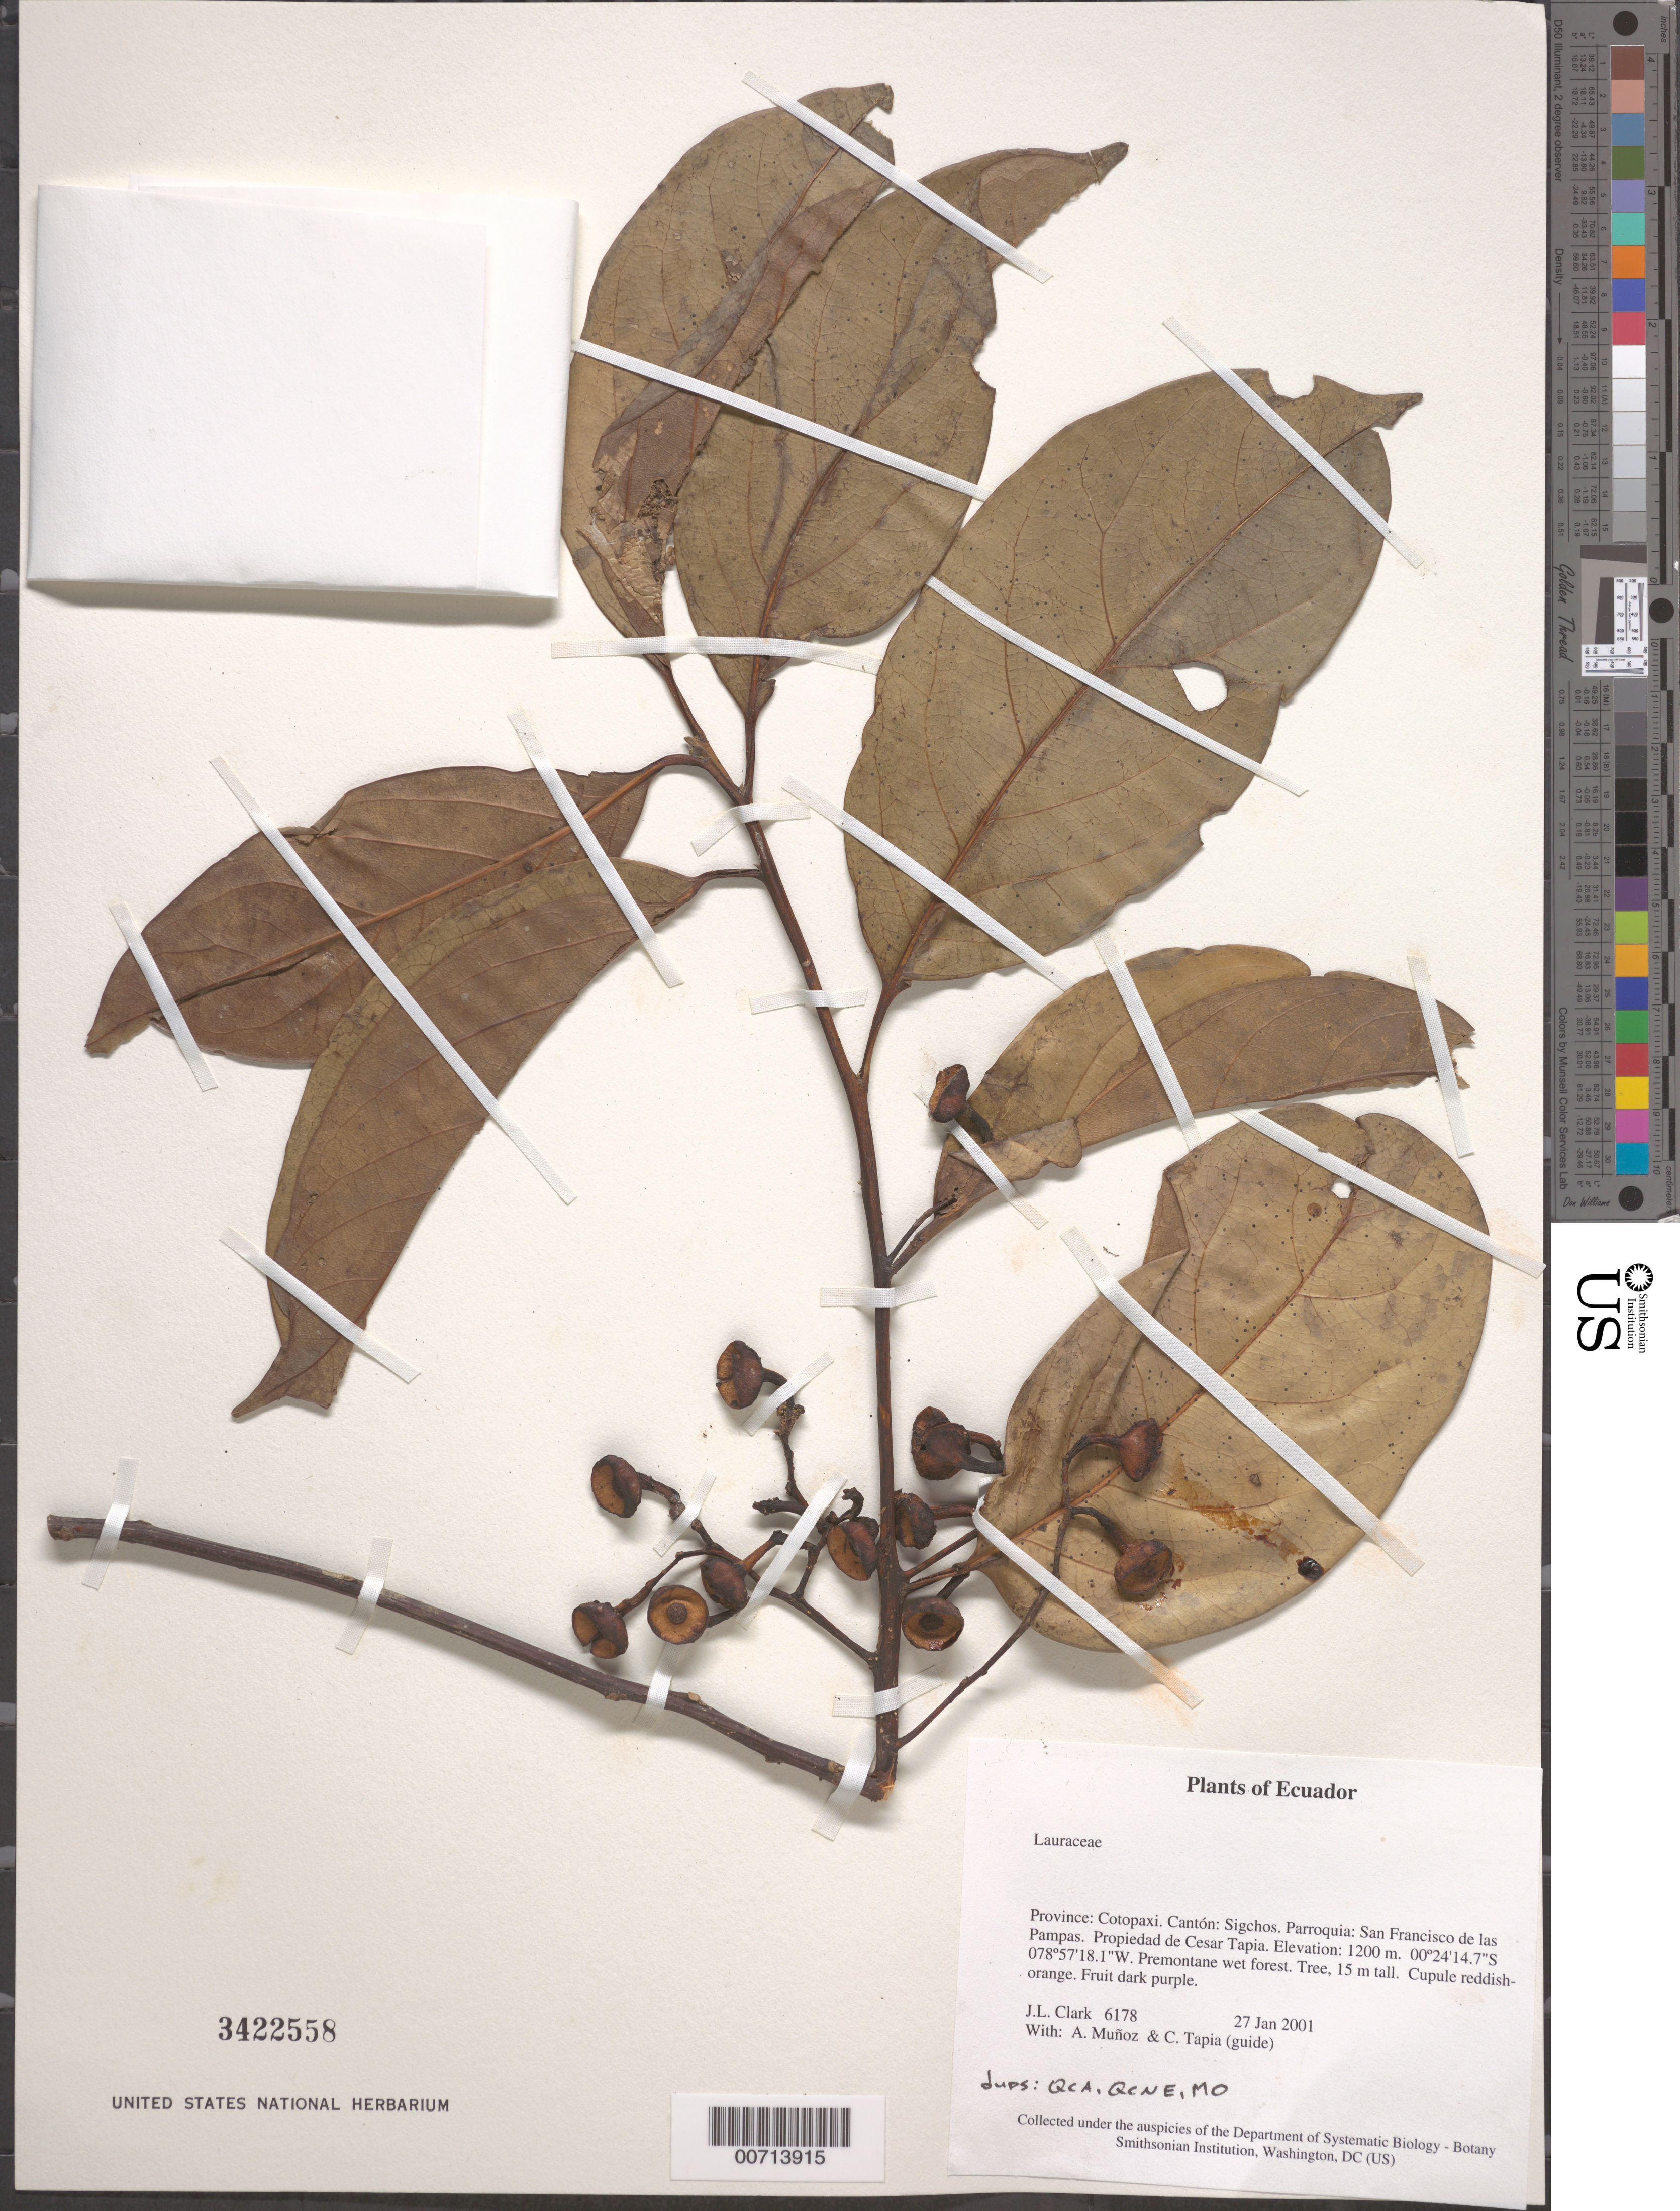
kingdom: Plantae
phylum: Tracheophyta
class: Magnoliopsida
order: Laurales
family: Lauraceae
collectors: J. L. Clark, A. Muñoz & C. Tapia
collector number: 6178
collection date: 2001-01-27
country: Ecuador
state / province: Cotopaxi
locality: Cantón: Sigchos. Parroquia: San Francisco de las Pampas. Propiedad de Cesar Tapia.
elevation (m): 1200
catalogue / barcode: US 3422558